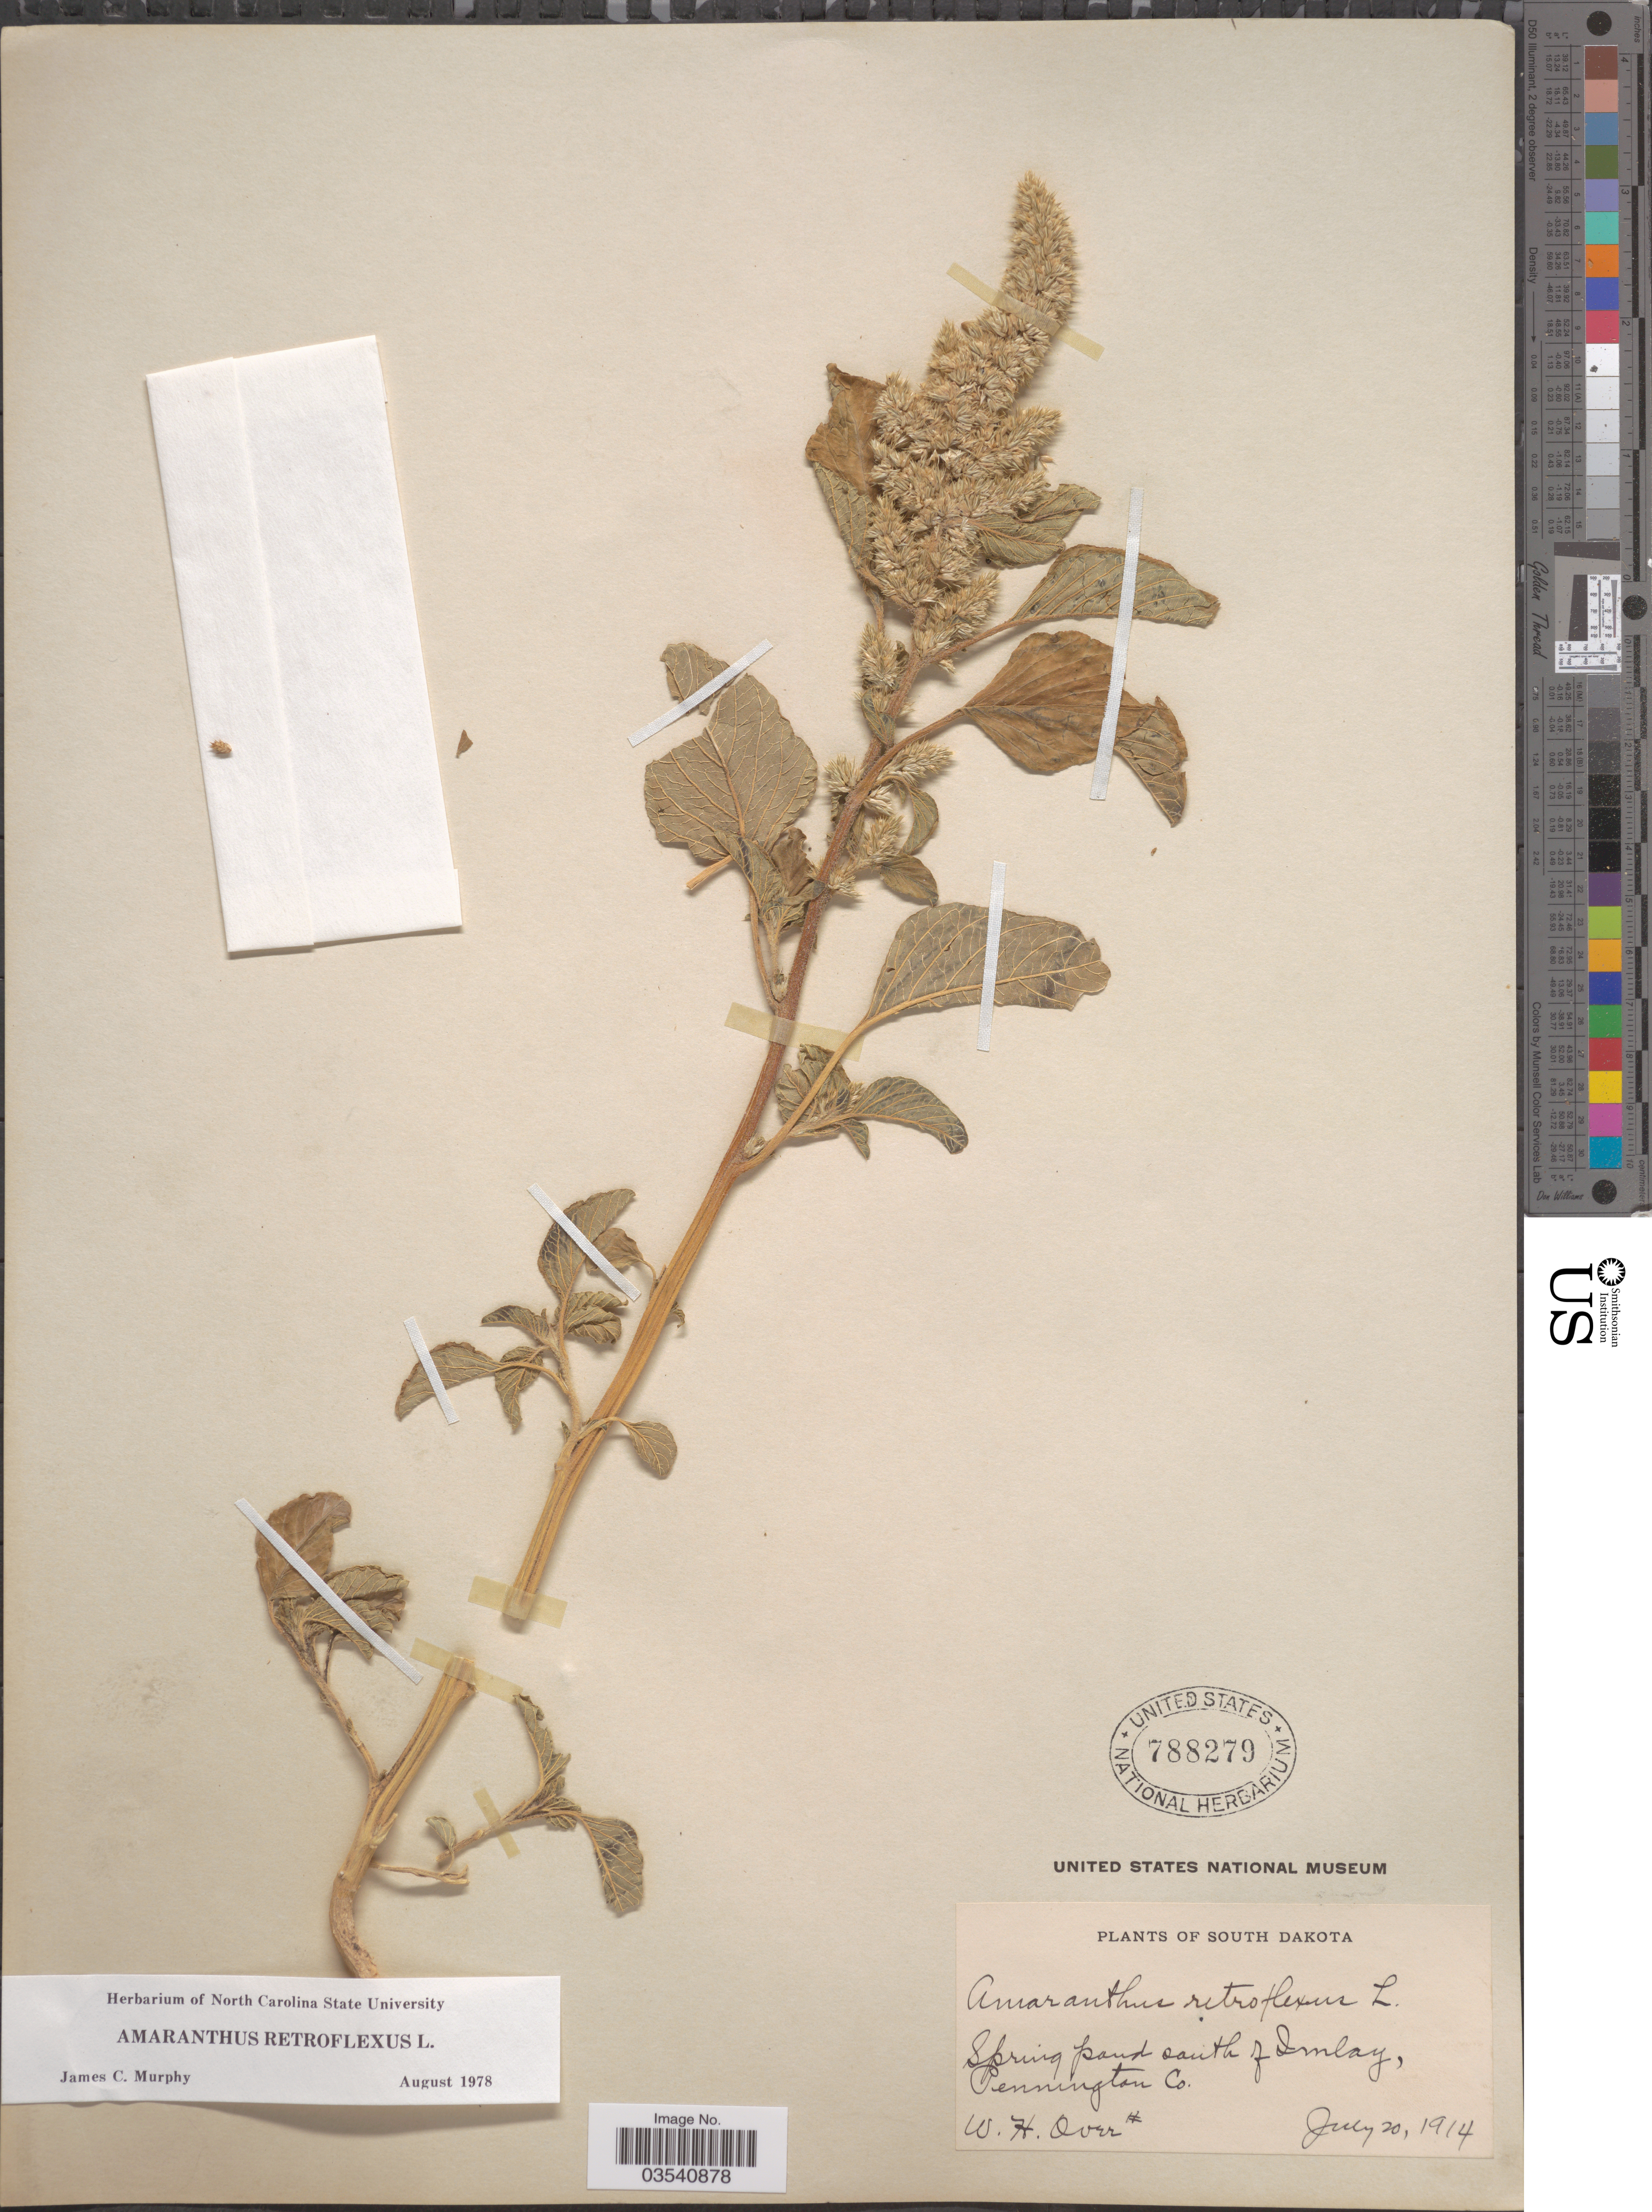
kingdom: Plantae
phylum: Tracheophyta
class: Magnoliopsida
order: Caryophyllales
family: Amaranthaceae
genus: Amaranthus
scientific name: Amaranthus retroflexus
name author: L.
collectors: W. Over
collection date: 1914-07-20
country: United States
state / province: South Dakota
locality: Spring pond south of Imlay, Pennington Co.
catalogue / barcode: US 788279